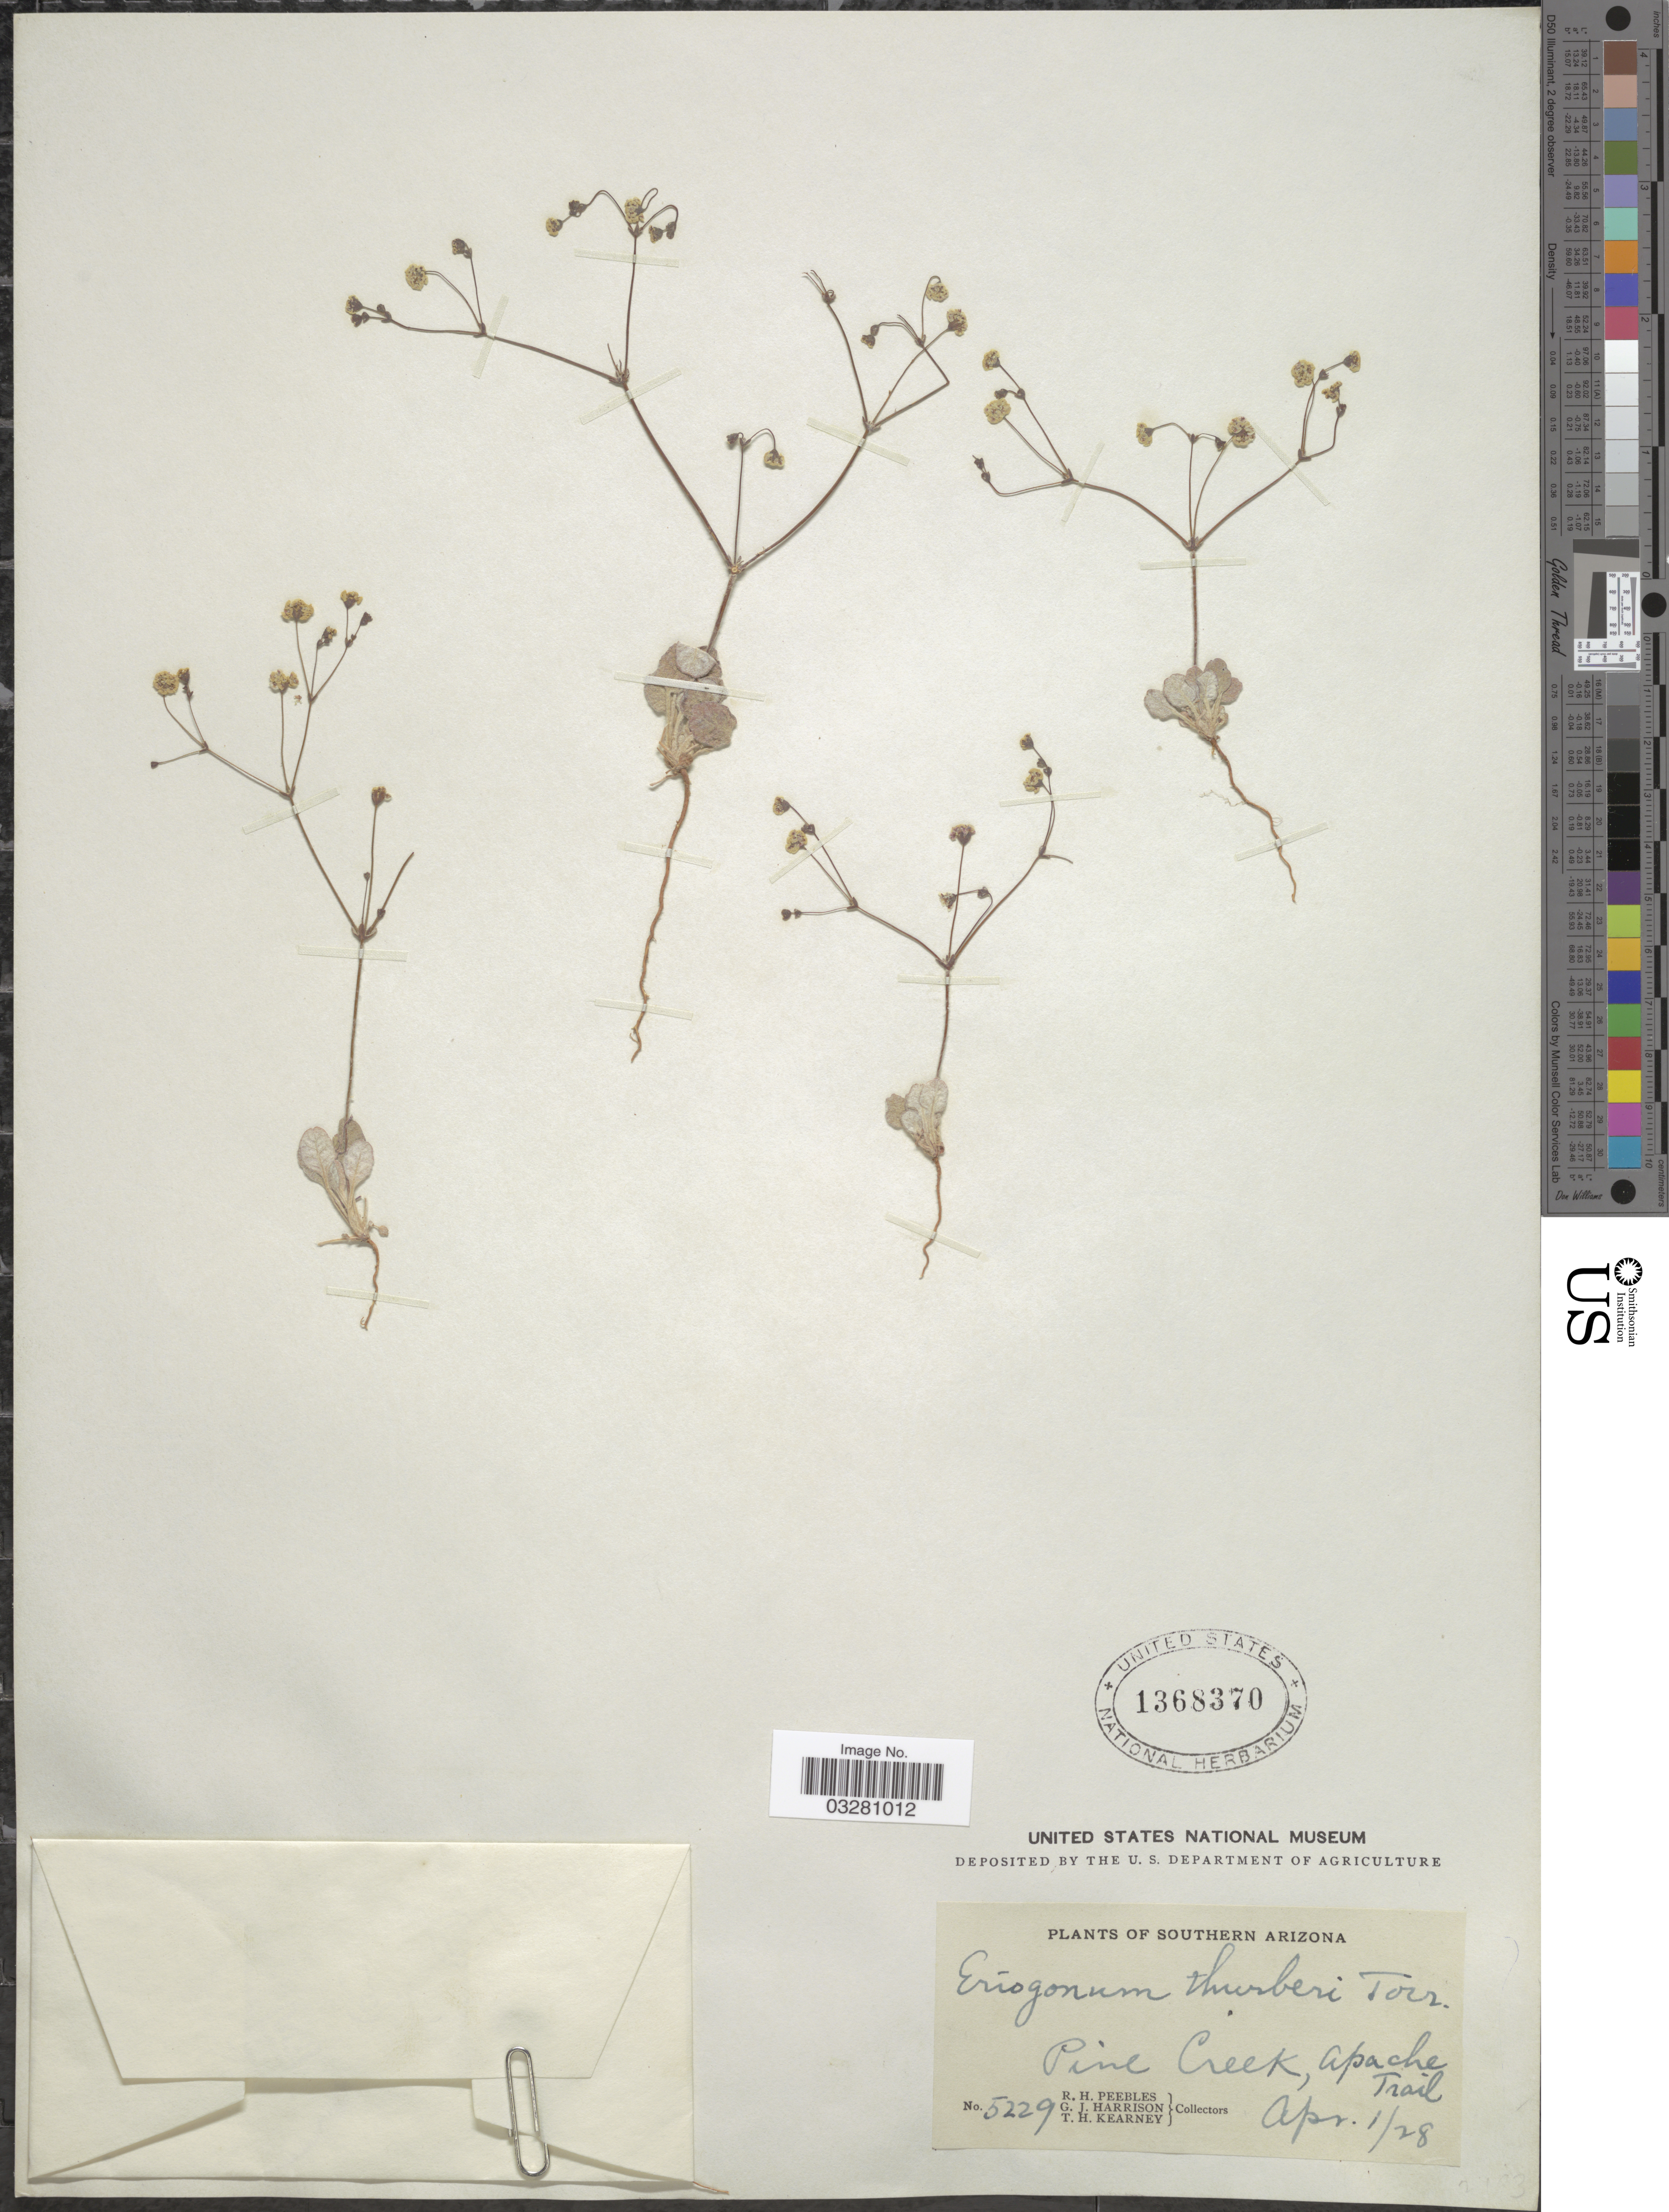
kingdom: Plantae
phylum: Tracheophyta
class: Magnoliopsida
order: Caryophyllales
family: Polygonaceae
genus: Eriogonum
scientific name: Eriogonum thurberi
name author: Torr.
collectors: R. H. Peebles, G. J. Harrison & T. H. Kearney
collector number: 5229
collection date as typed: Transcribed d/m/y: 1/4/28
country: United States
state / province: Arizona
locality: Southern Arizona. Pine Creek, Apache Trail.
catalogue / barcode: US 1368370